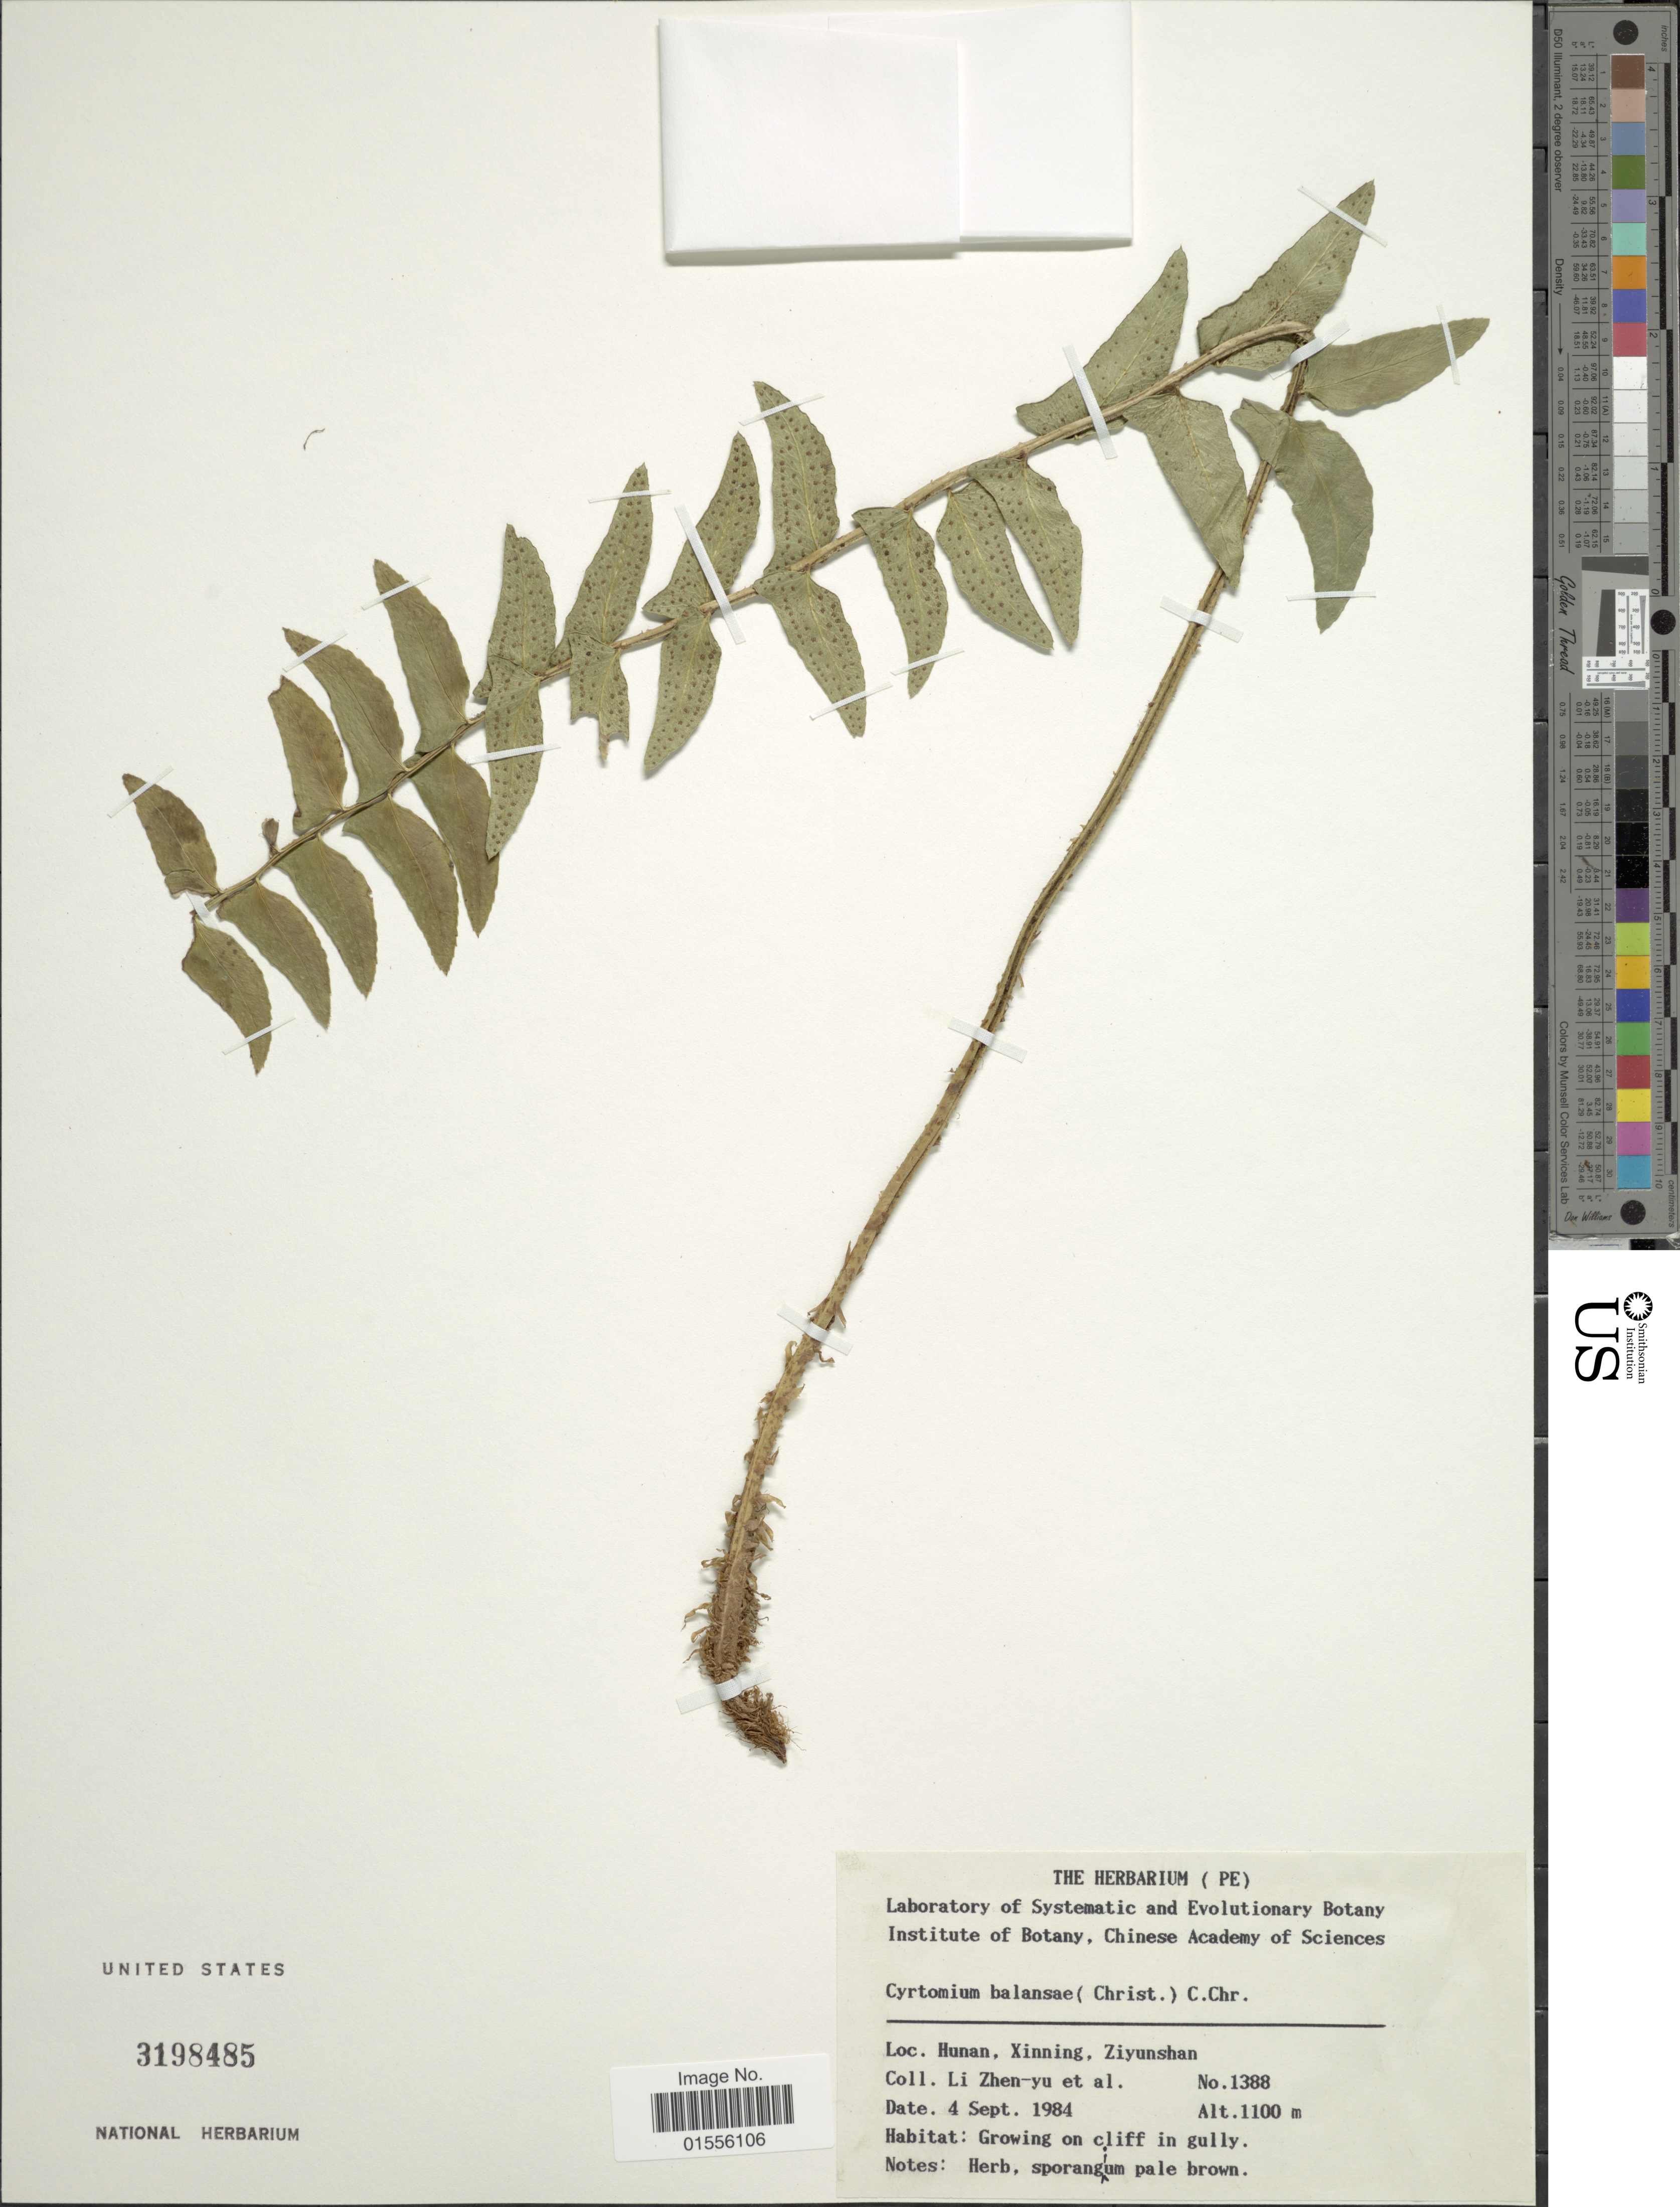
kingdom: Plantae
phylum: Tracheophyta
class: Polypodiopsida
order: Polypodiales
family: Dryopteridaceae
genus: Cyrtomium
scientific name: Cyrtomium balansae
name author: (Christ) C. Chr.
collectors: Z. Y. Li & et al.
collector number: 1388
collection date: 1984-09-04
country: China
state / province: Hunan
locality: Xinning, Ziyunshan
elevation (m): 1100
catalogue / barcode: US 3198485